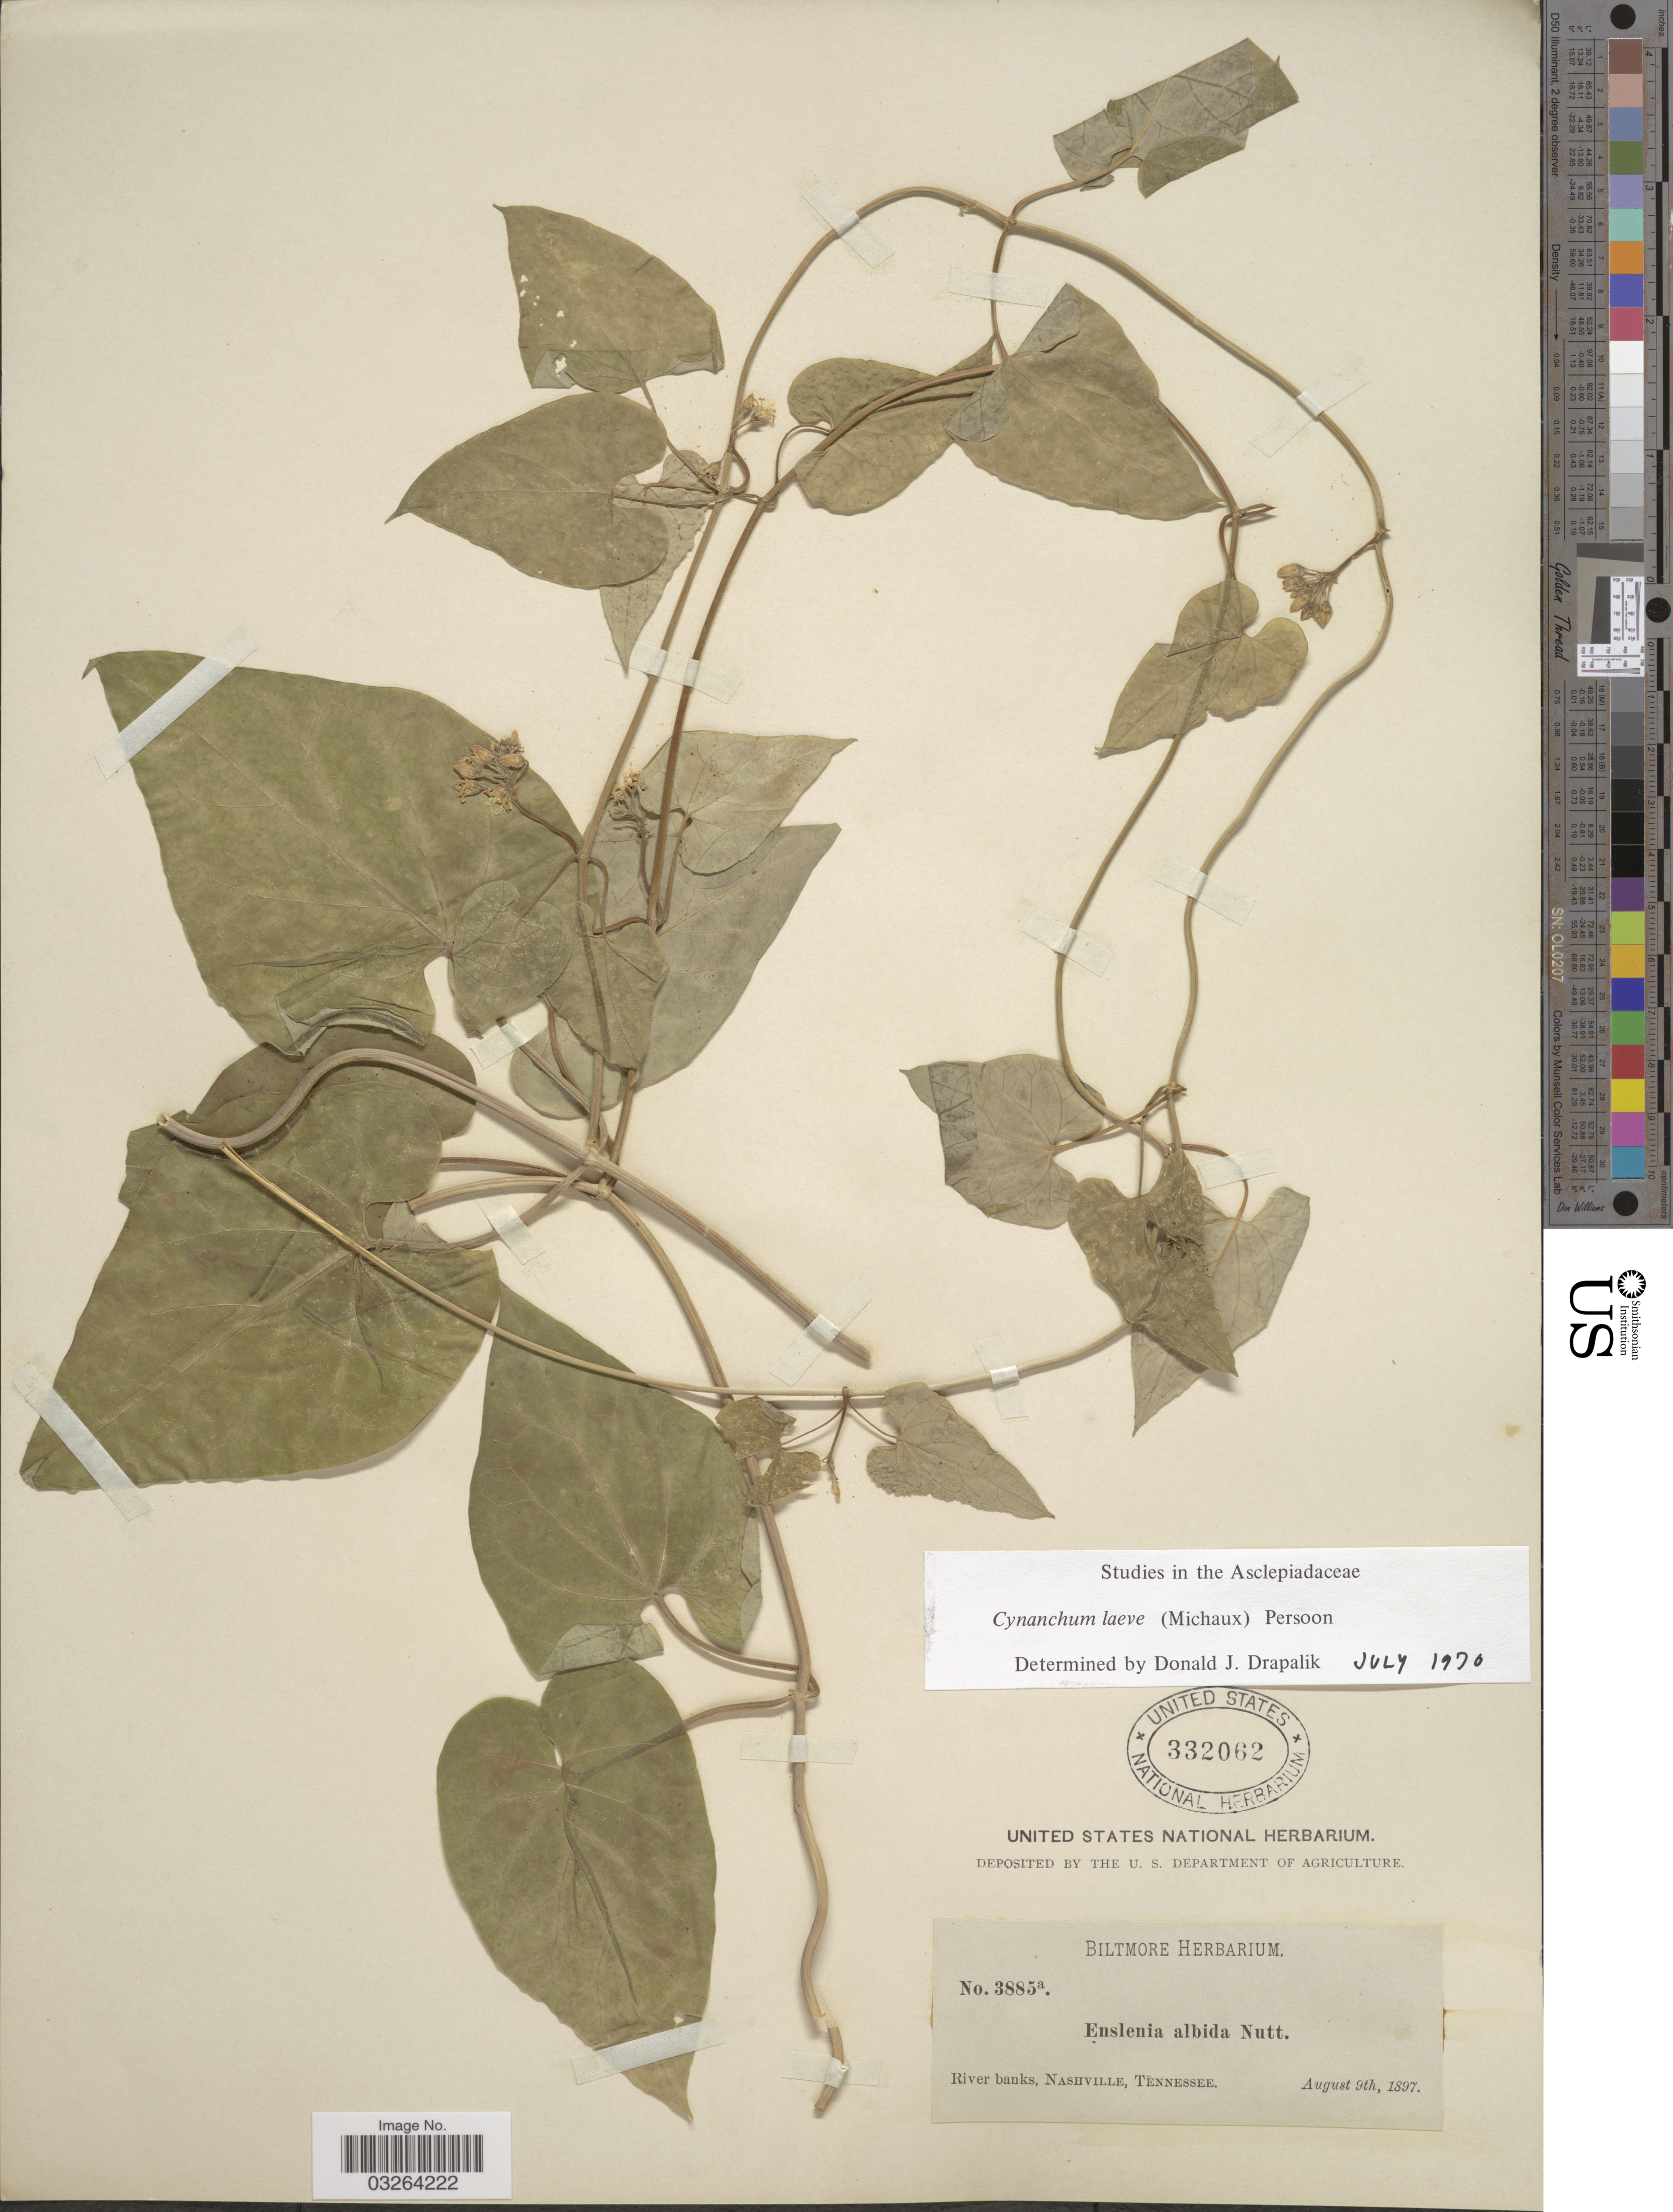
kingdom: Plantae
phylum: Tracheophyta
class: Magnoliopsida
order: Gentianales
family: Apocynaceae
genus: Cynanchum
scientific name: Cynanchum laeve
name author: (Michx.) Pers.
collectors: ex herb. Biltmore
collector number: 3885a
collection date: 1897-08-09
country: United States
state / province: Tennessee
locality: River banks, Nashville.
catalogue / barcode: US 332062